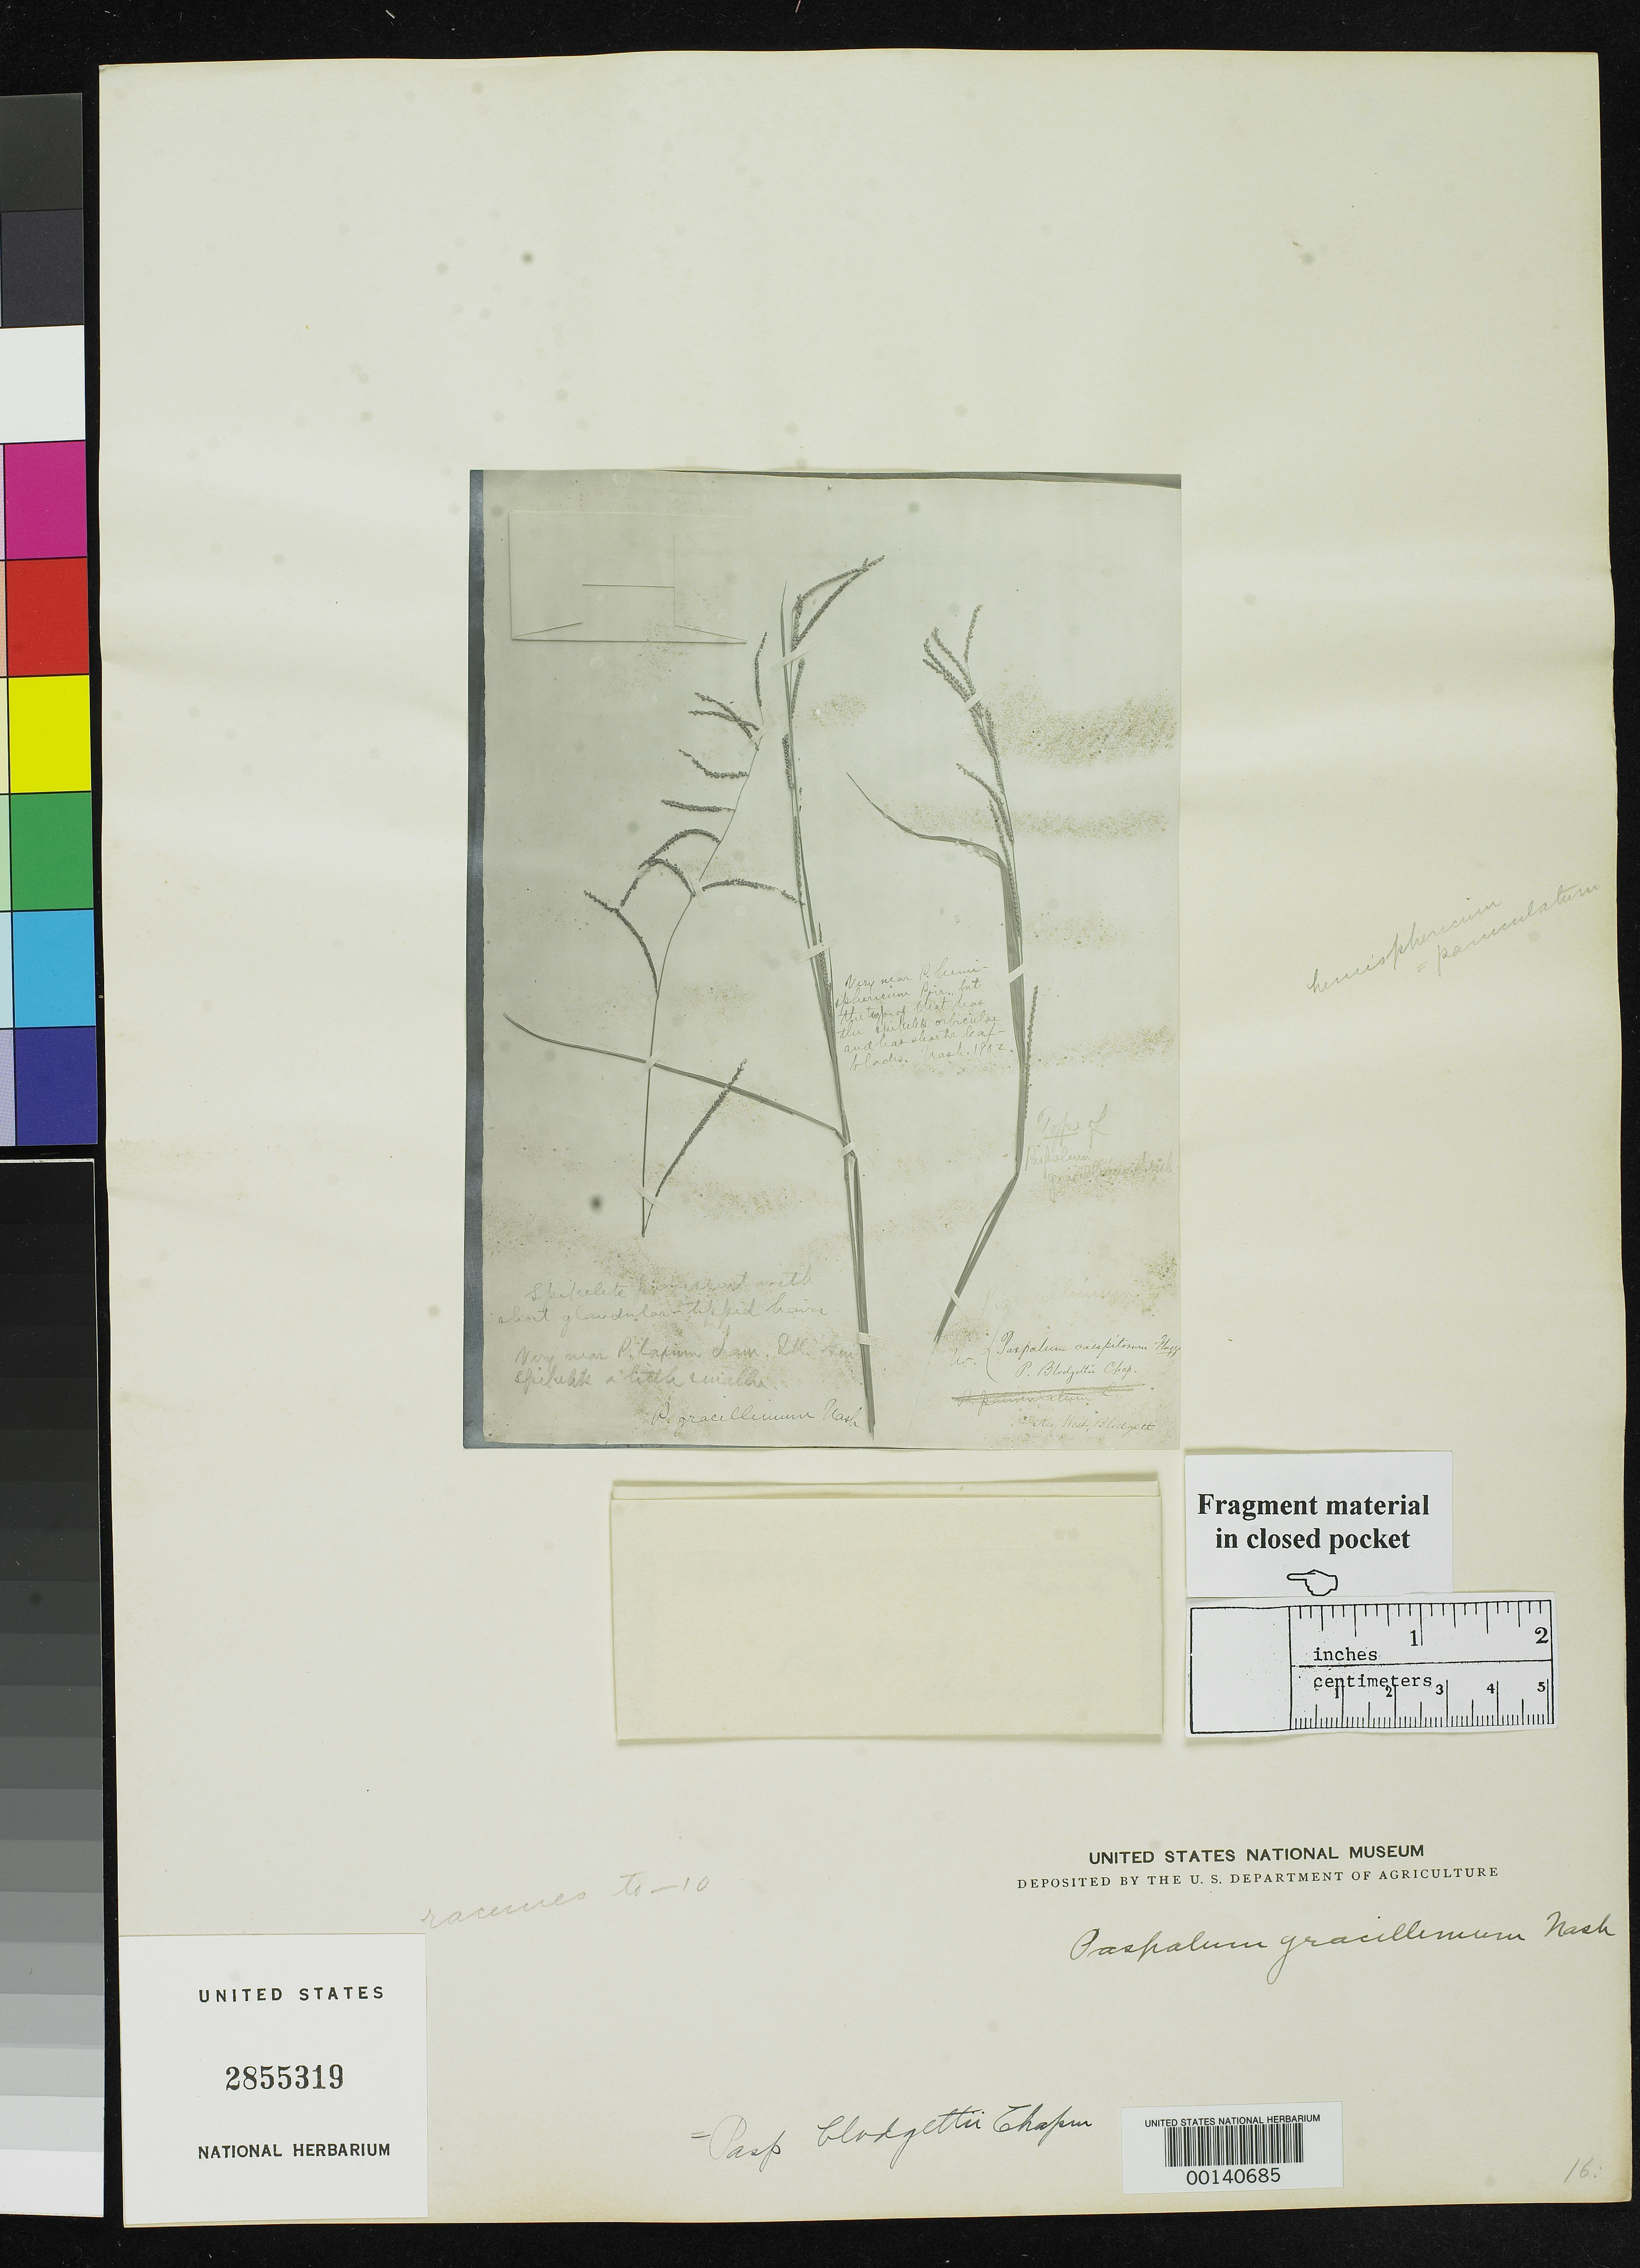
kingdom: Plantae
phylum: Tracheophyta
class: Liliopsida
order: Poales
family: Poaceae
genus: Paspalum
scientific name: Paspalum gracillimum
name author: Nash in Small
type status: Type Fragment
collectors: J. L. Blodgett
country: United States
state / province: Florida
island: Key West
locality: Key West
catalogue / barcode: US 2855319